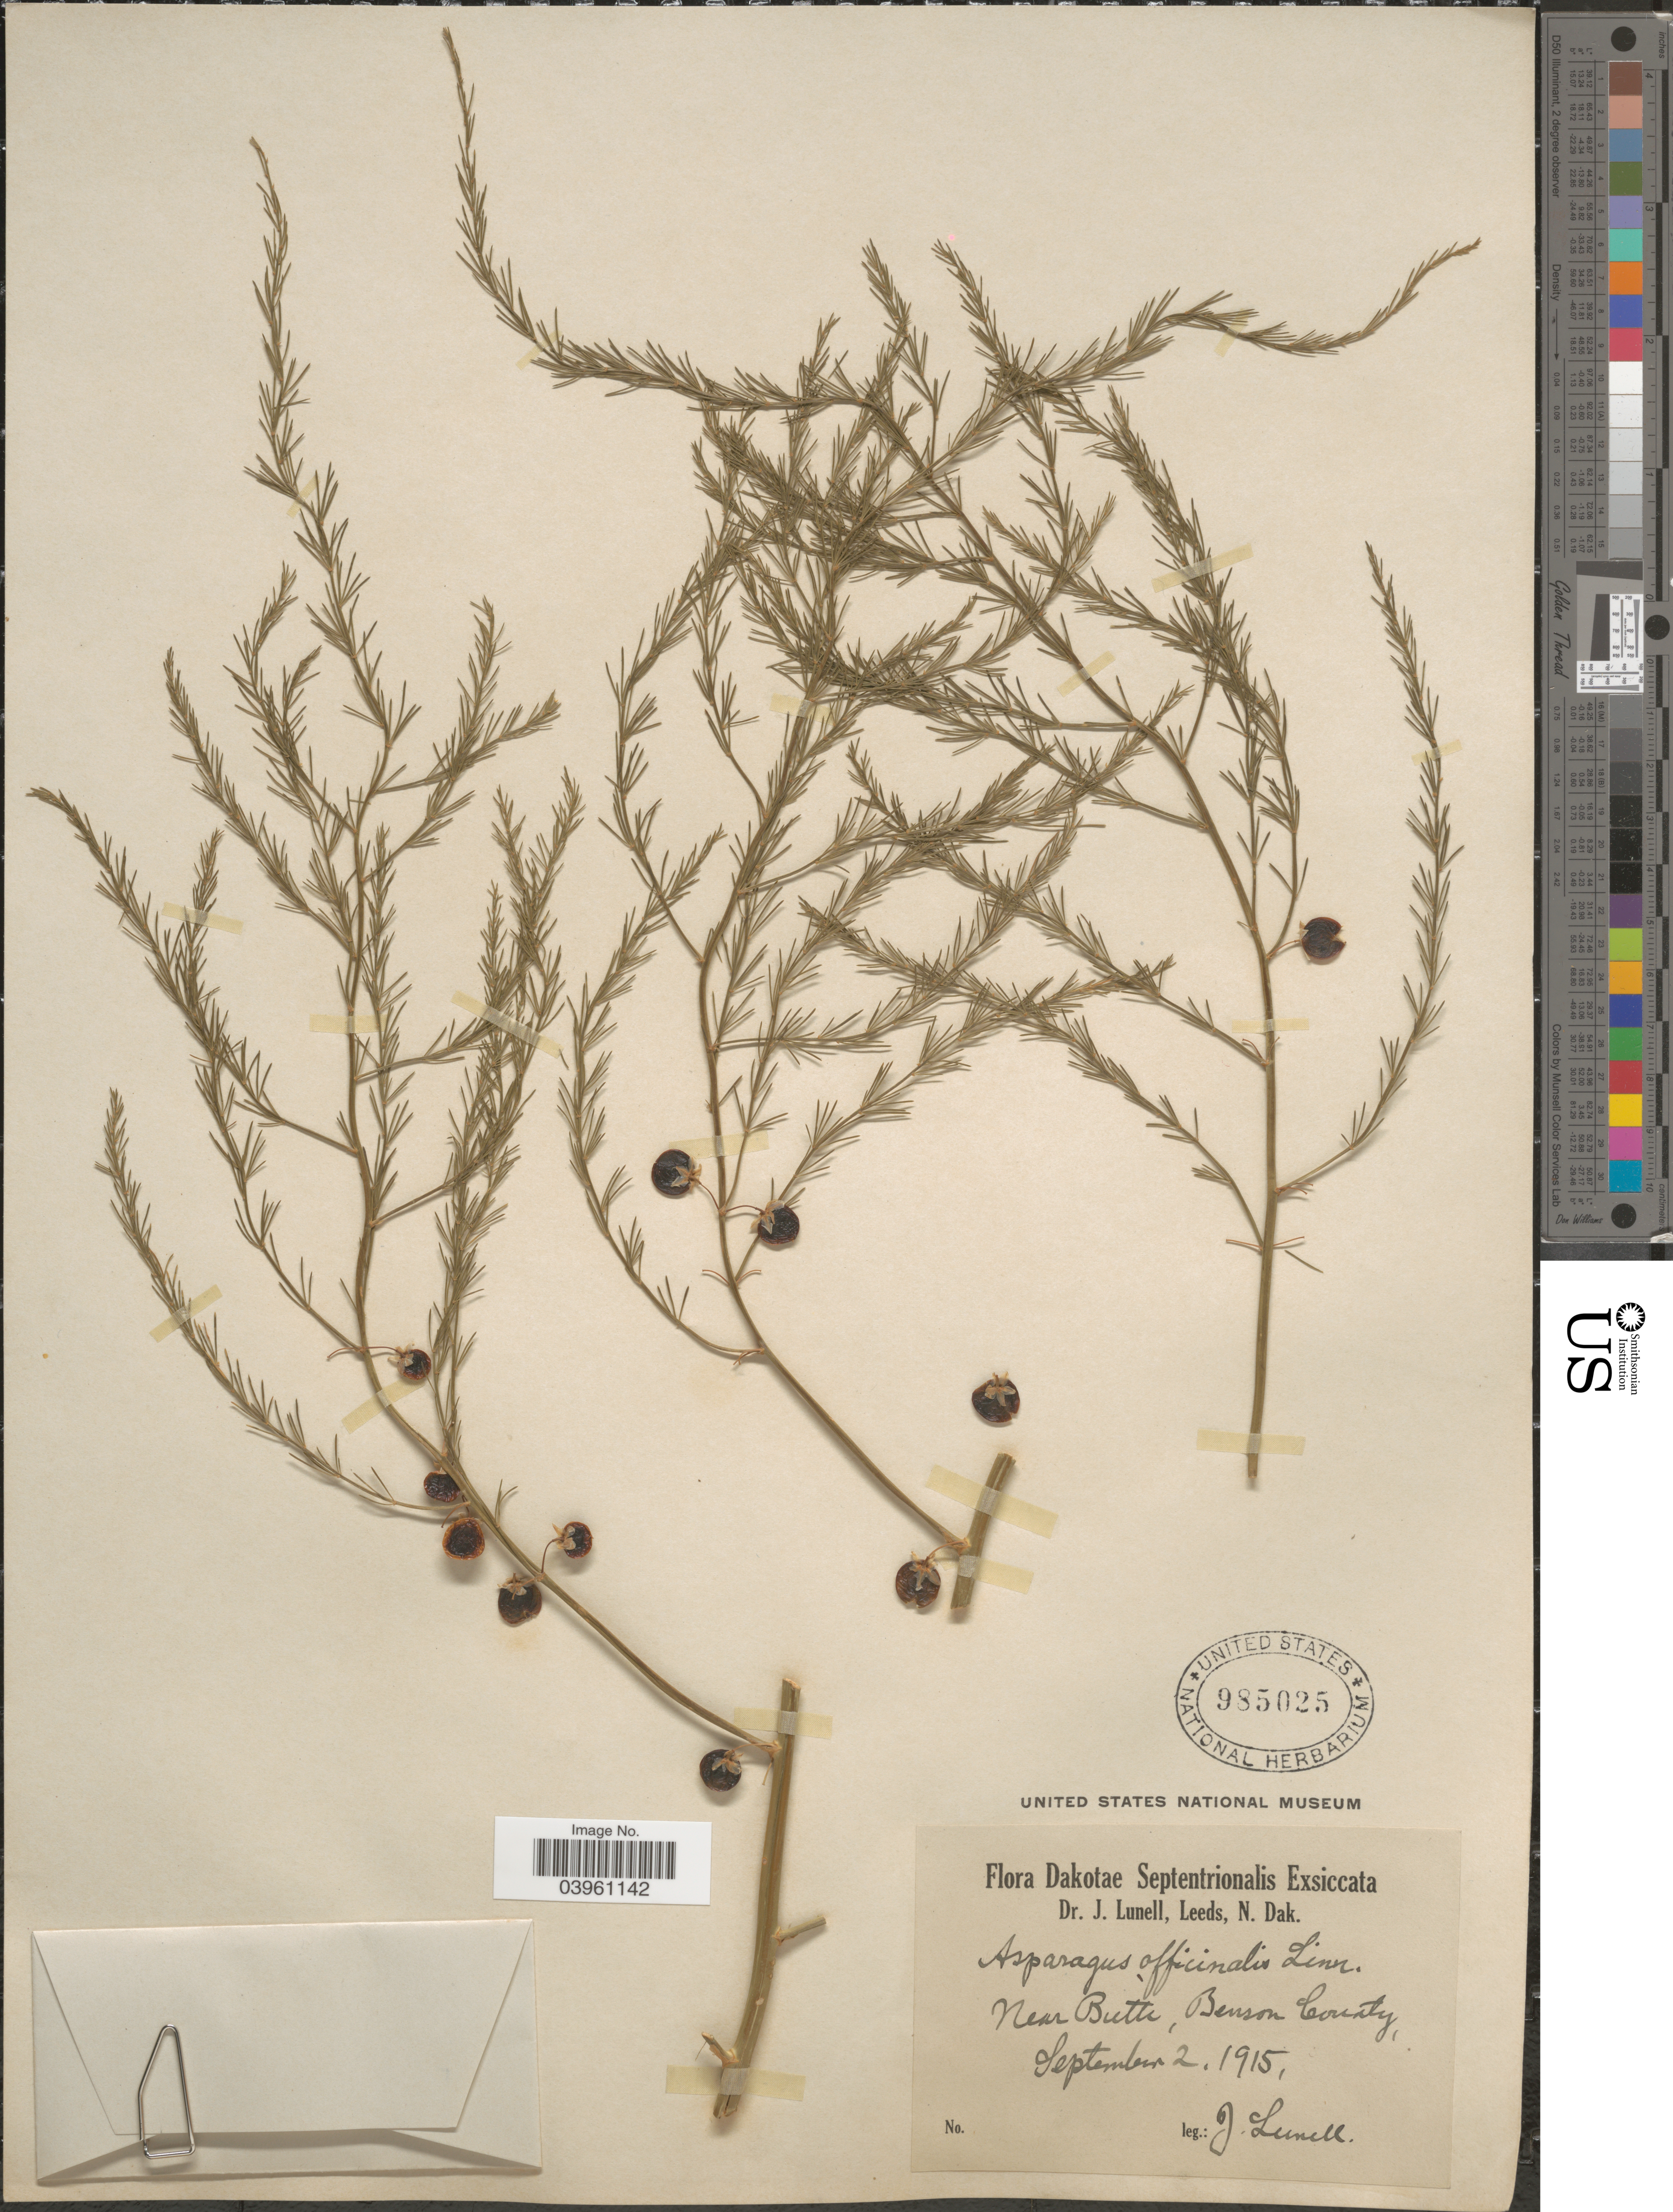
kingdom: Plantae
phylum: Tracheophyta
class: Liliopsida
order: Asparagales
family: Asparagaceae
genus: Asparagus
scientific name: Asparagus officinalis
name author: L.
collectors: J. Lunell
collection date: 1915-09-02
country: United States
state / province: North Dakota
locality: Dakotae Septentrionalis. Near Butte, Benson County.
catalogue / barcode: US 985025